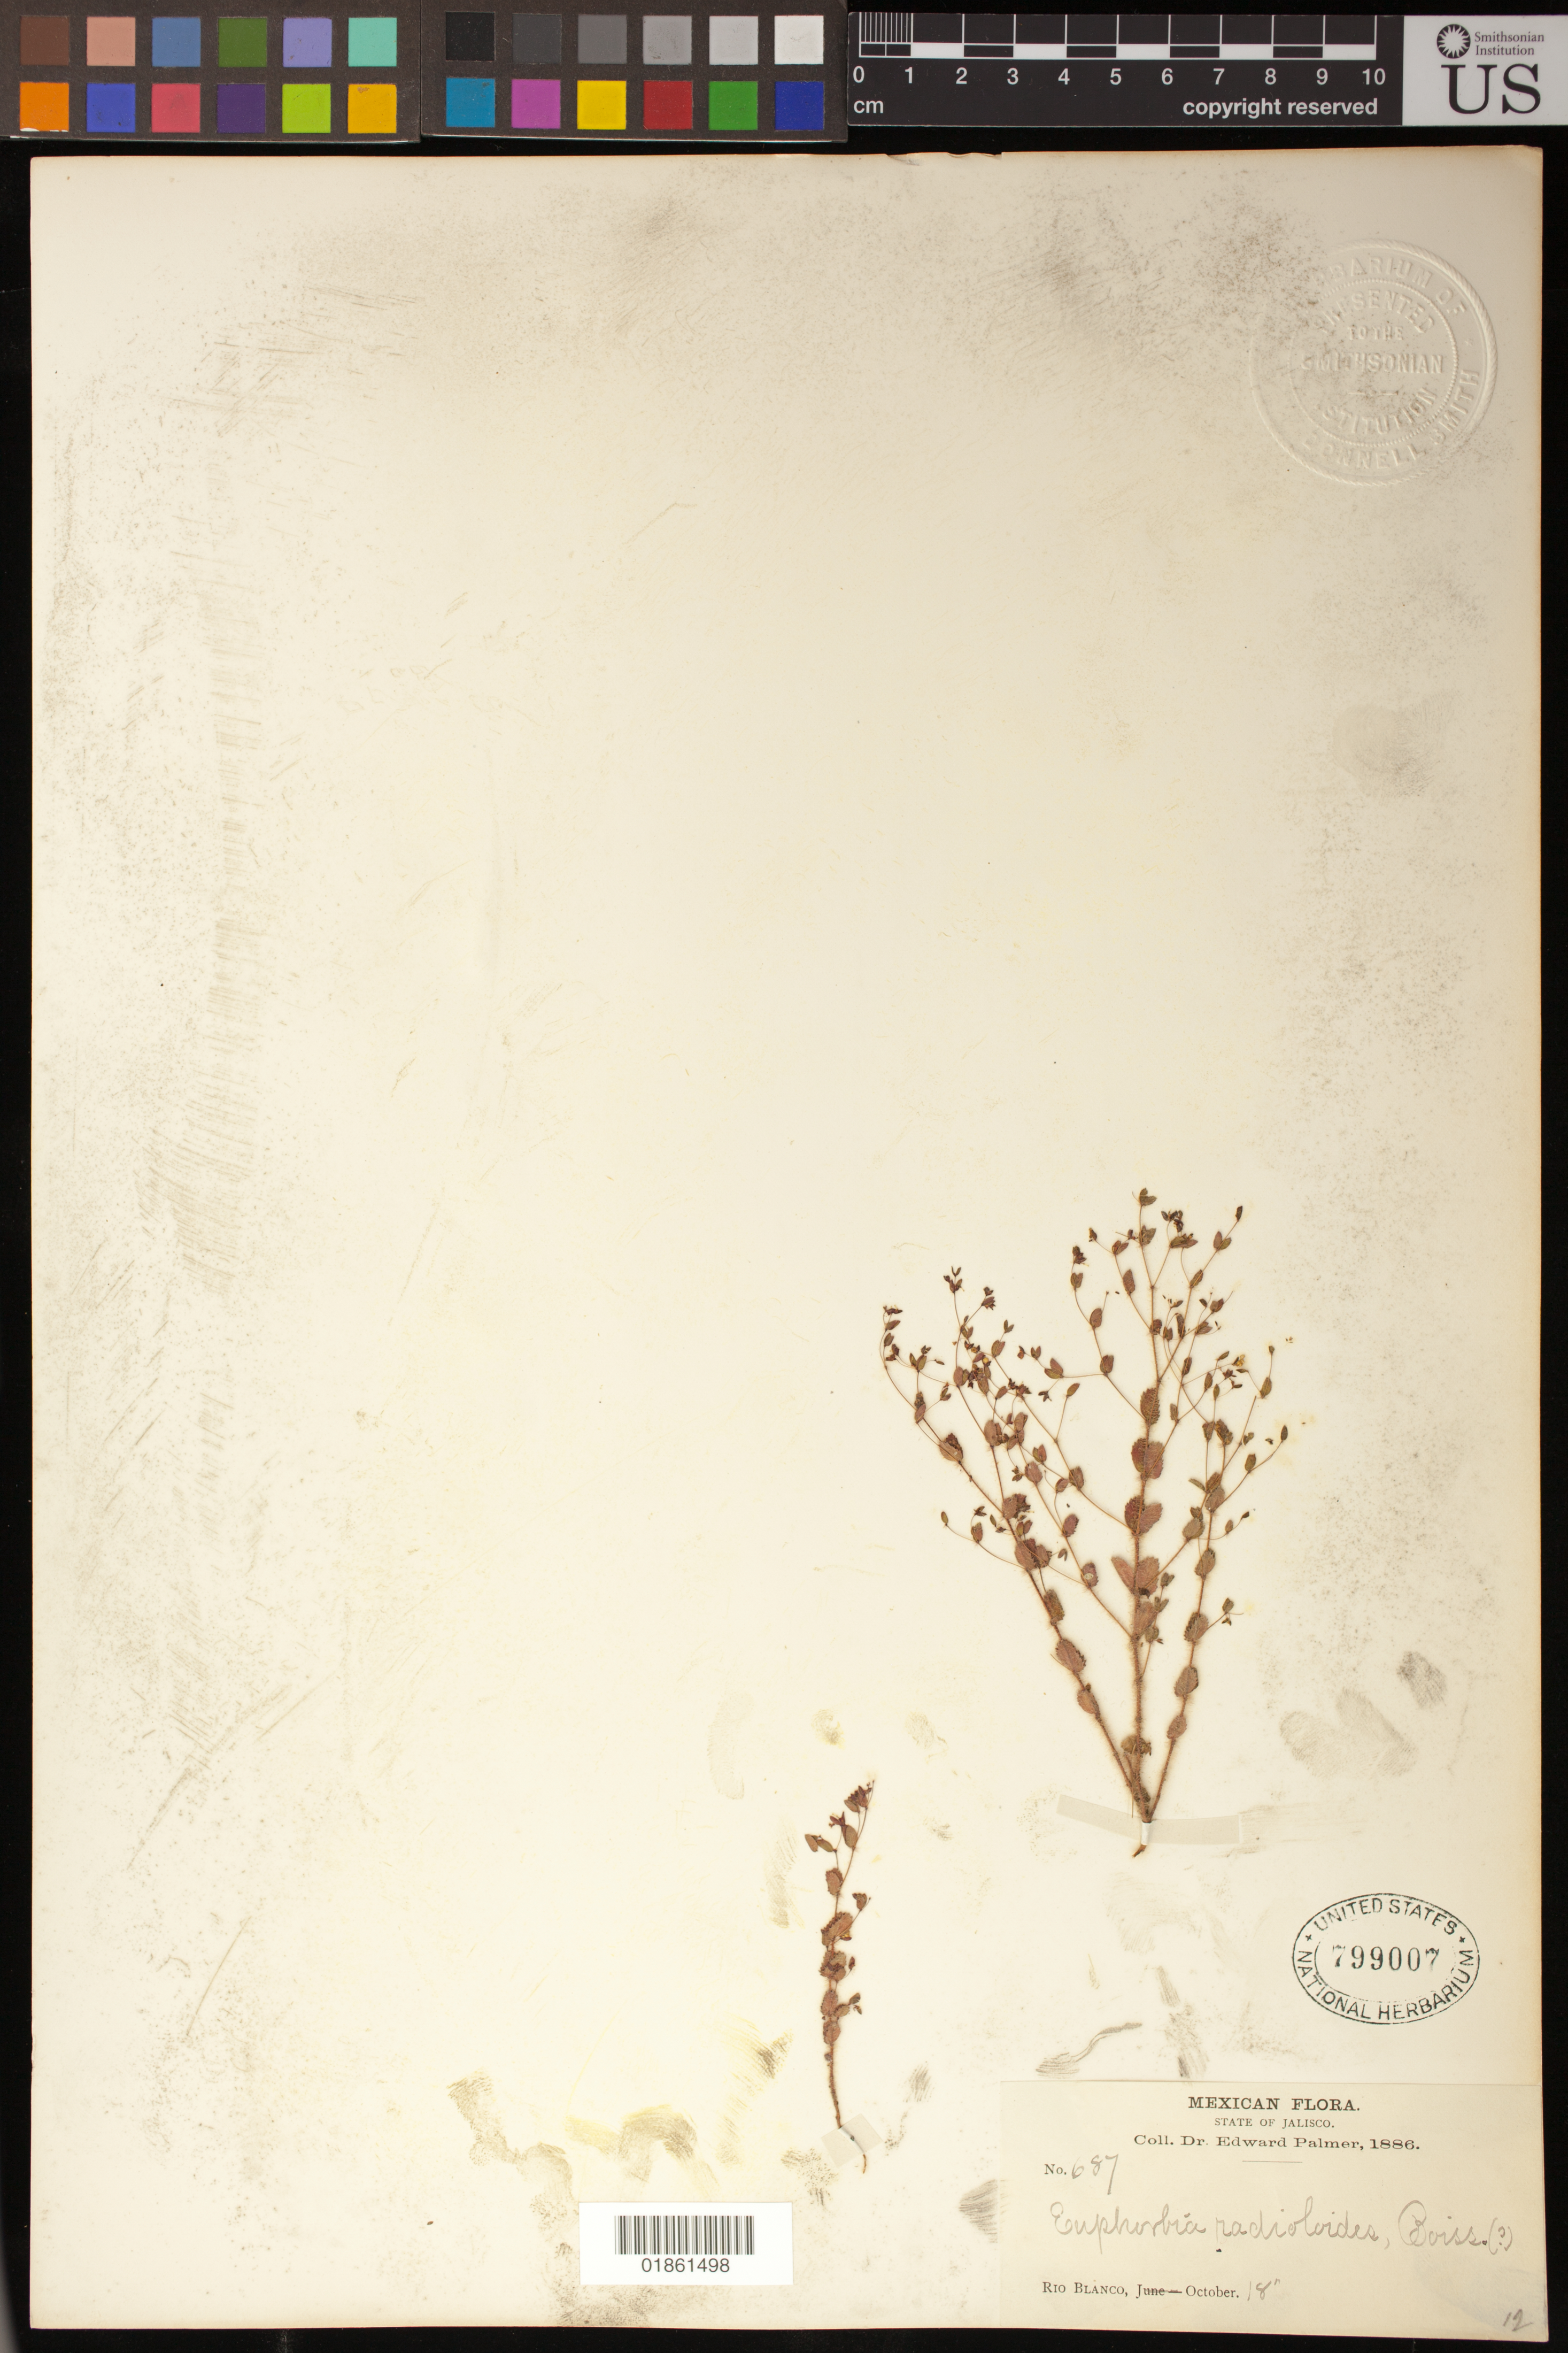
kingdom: Plantae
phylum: Tracheophyta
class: Magnoliopsida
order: Malpighiales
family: Euphorbiaceae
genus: Euphorbia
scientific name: Euphorbia radioloides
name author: Boiss.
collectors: E. Palmer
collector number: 687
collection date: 1886-10-18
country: Mexico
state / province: Jalisco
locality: Rio Blanco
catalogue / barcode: US 799007